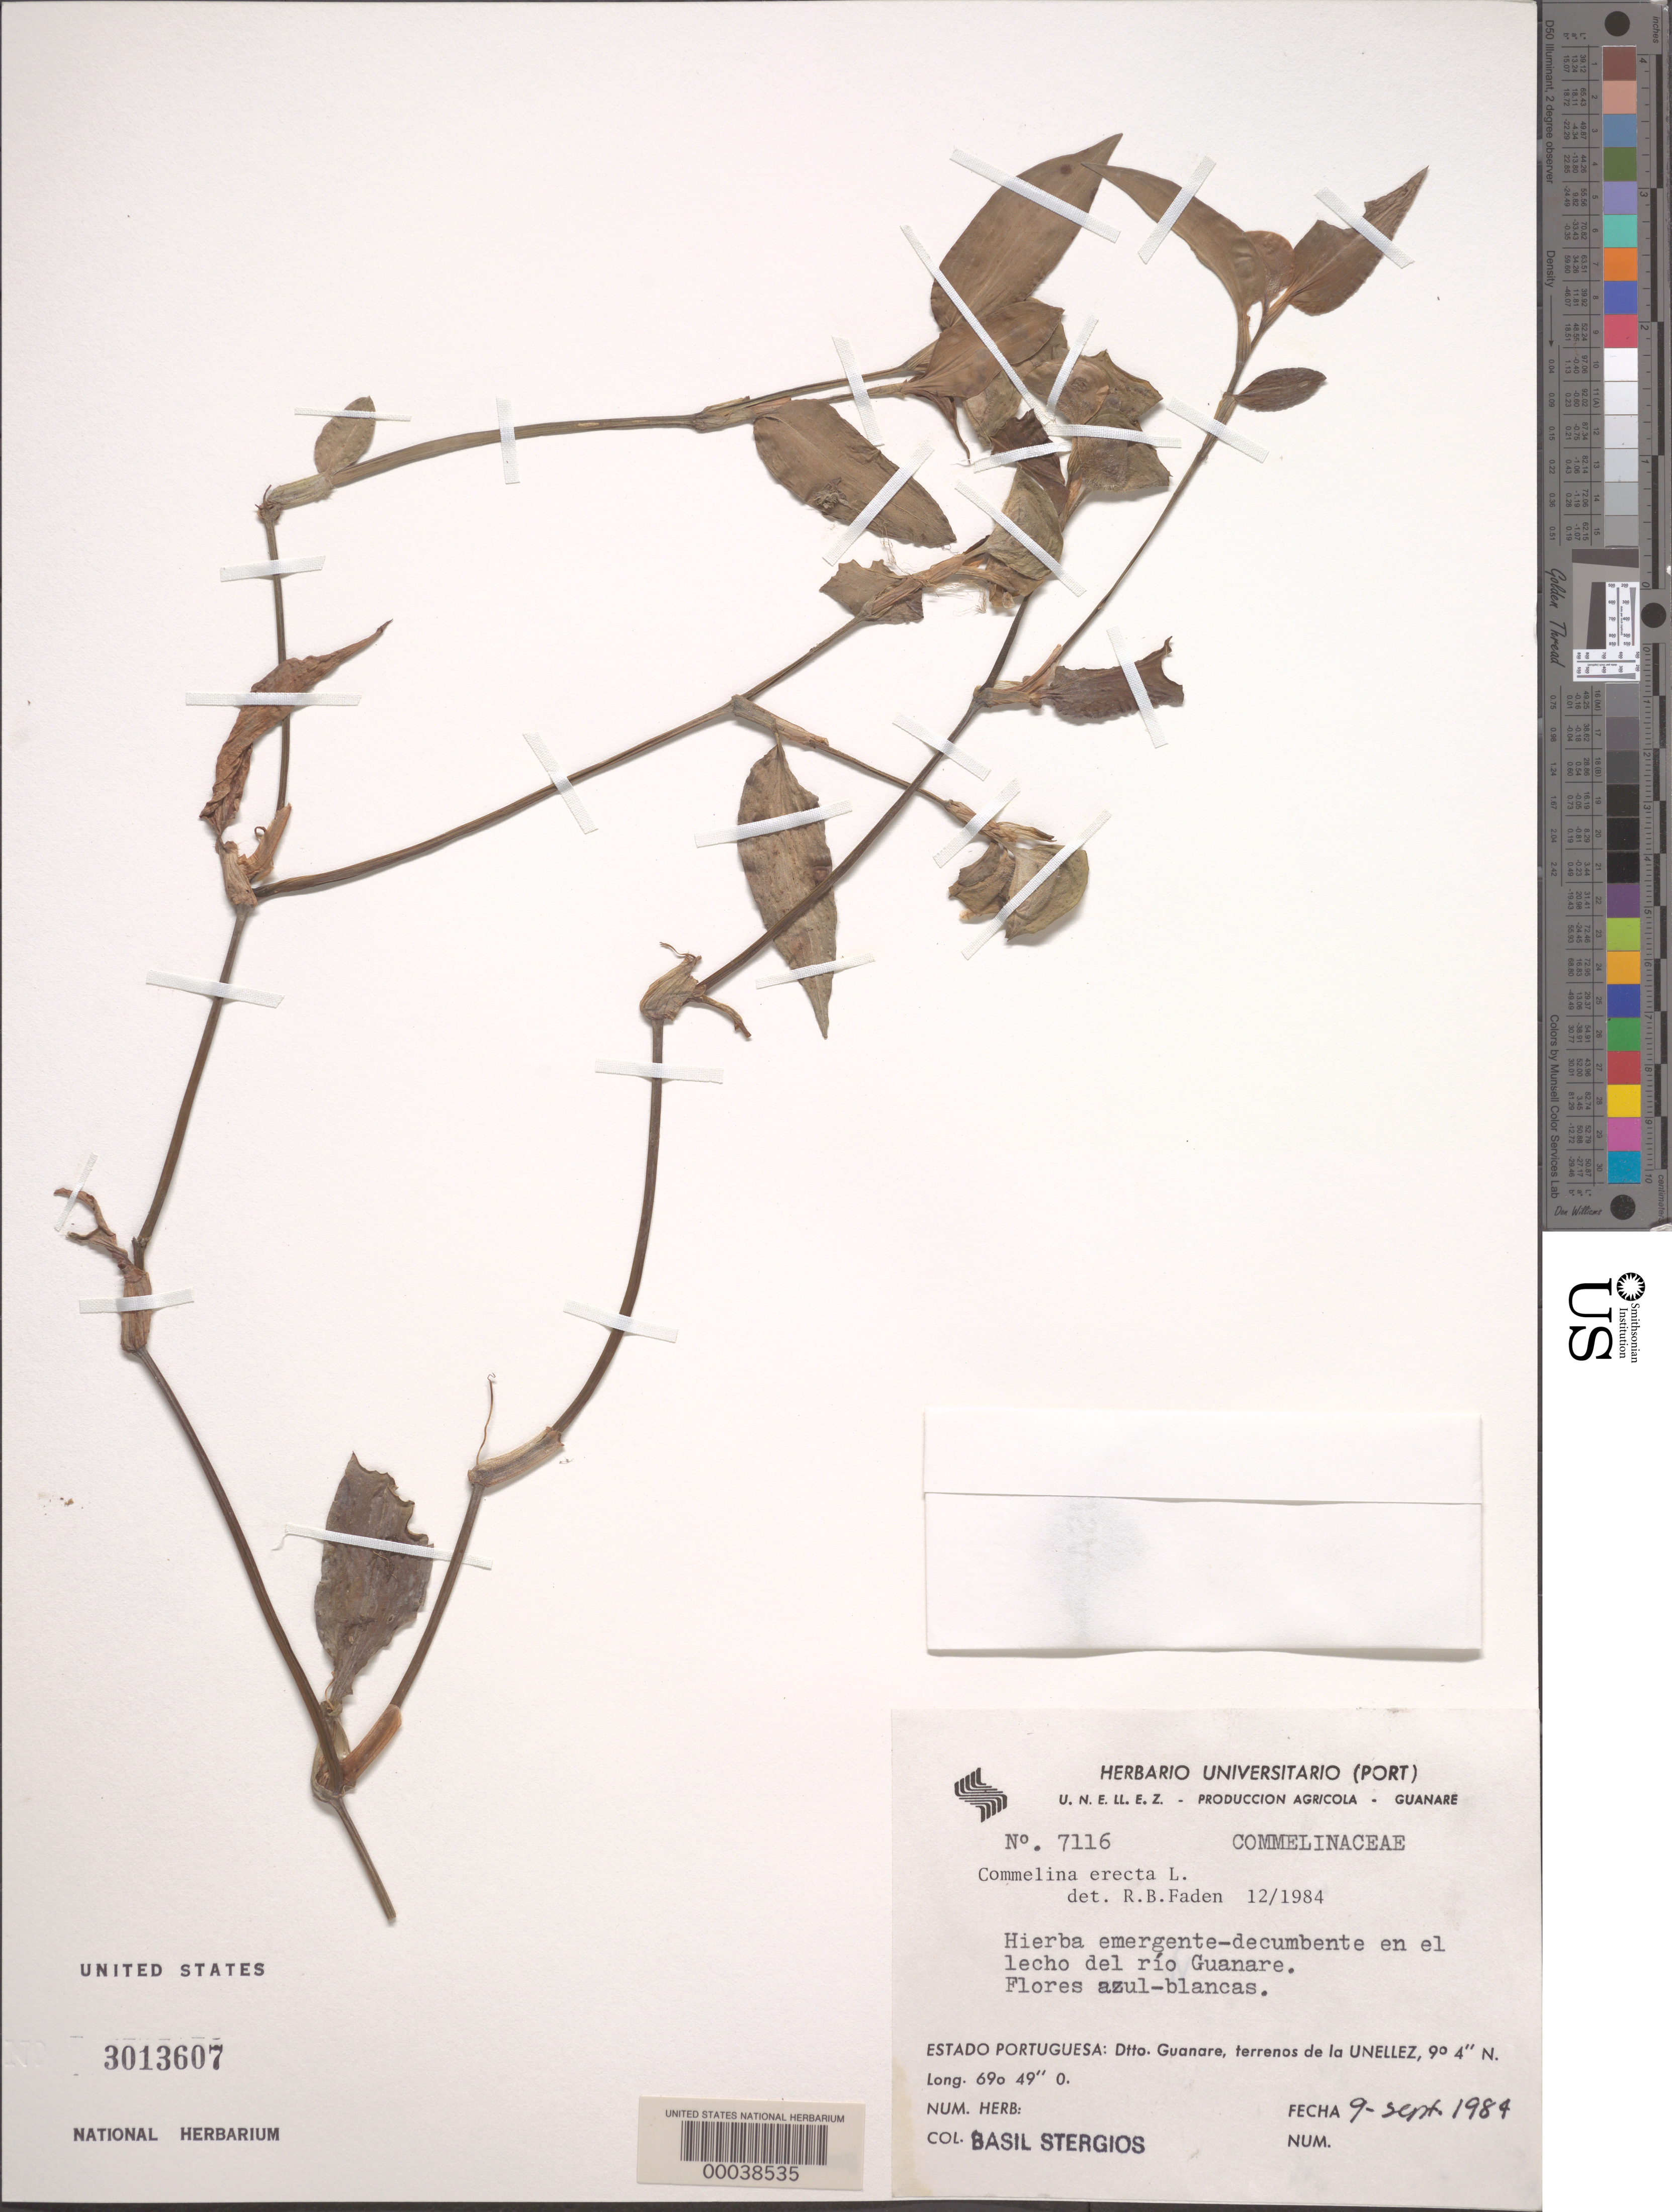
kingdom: Plantae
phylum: Tracheophyta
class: Liliopsida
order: Commelinales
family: Commelinaceae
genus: Commelina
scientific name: Commelina erecta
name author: L.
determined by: Faden, Robert B., (US), Smithsonian Institution - National Museum of Natural History (UNITED STATES)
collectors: B. G. Stergios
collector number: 7116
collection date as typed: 09 Sep 1984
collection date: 1984-09-09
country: Venezuela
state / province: Portuguesa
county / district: Guanare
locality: Terrenos de la UNELLEZ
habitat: Rivers edge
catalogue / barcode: US 3013607